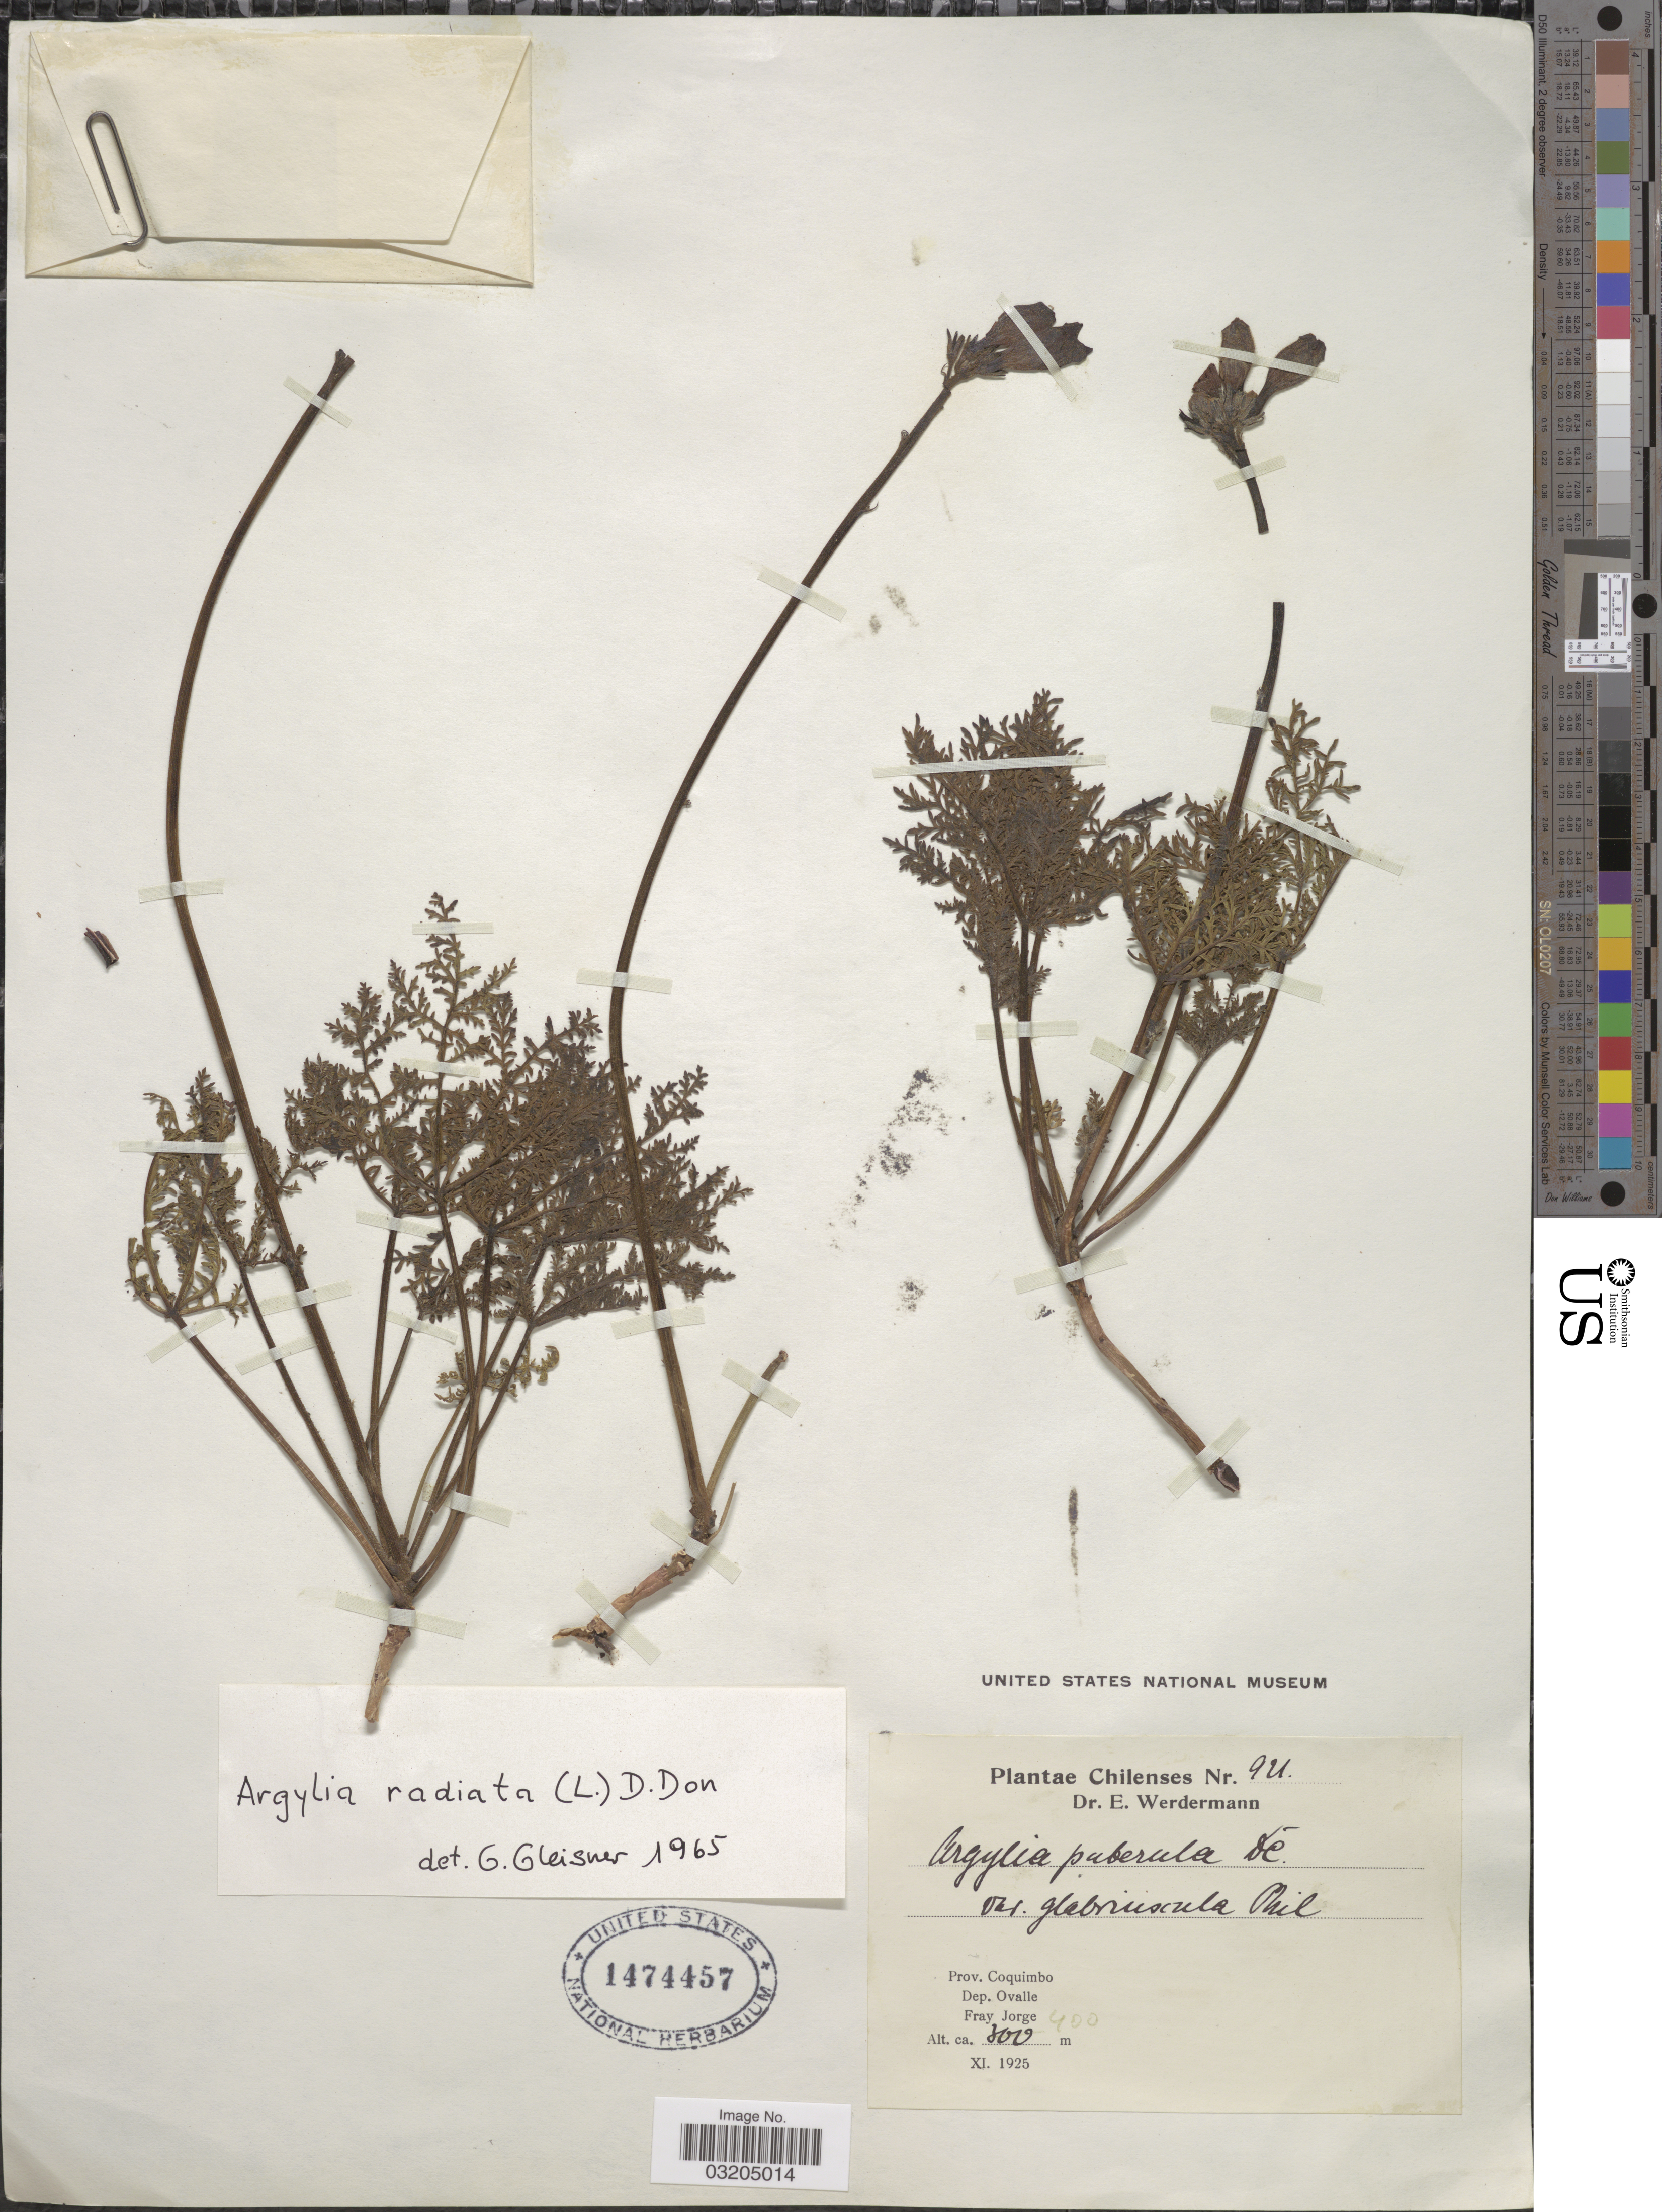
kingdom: Plantae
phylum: Tracheophyta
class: Magnoliopsida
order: Lamiales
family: Bignoniaceae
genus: Argylia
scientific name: Argylia radiata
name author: (L.) D. Don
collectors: E. Werdermann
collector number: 921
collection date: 1925-11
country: Chile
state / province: Coquimbo (IV)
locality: Dep. Ovalle. Fray Jorge.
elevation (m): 300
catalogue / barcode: US 1474457